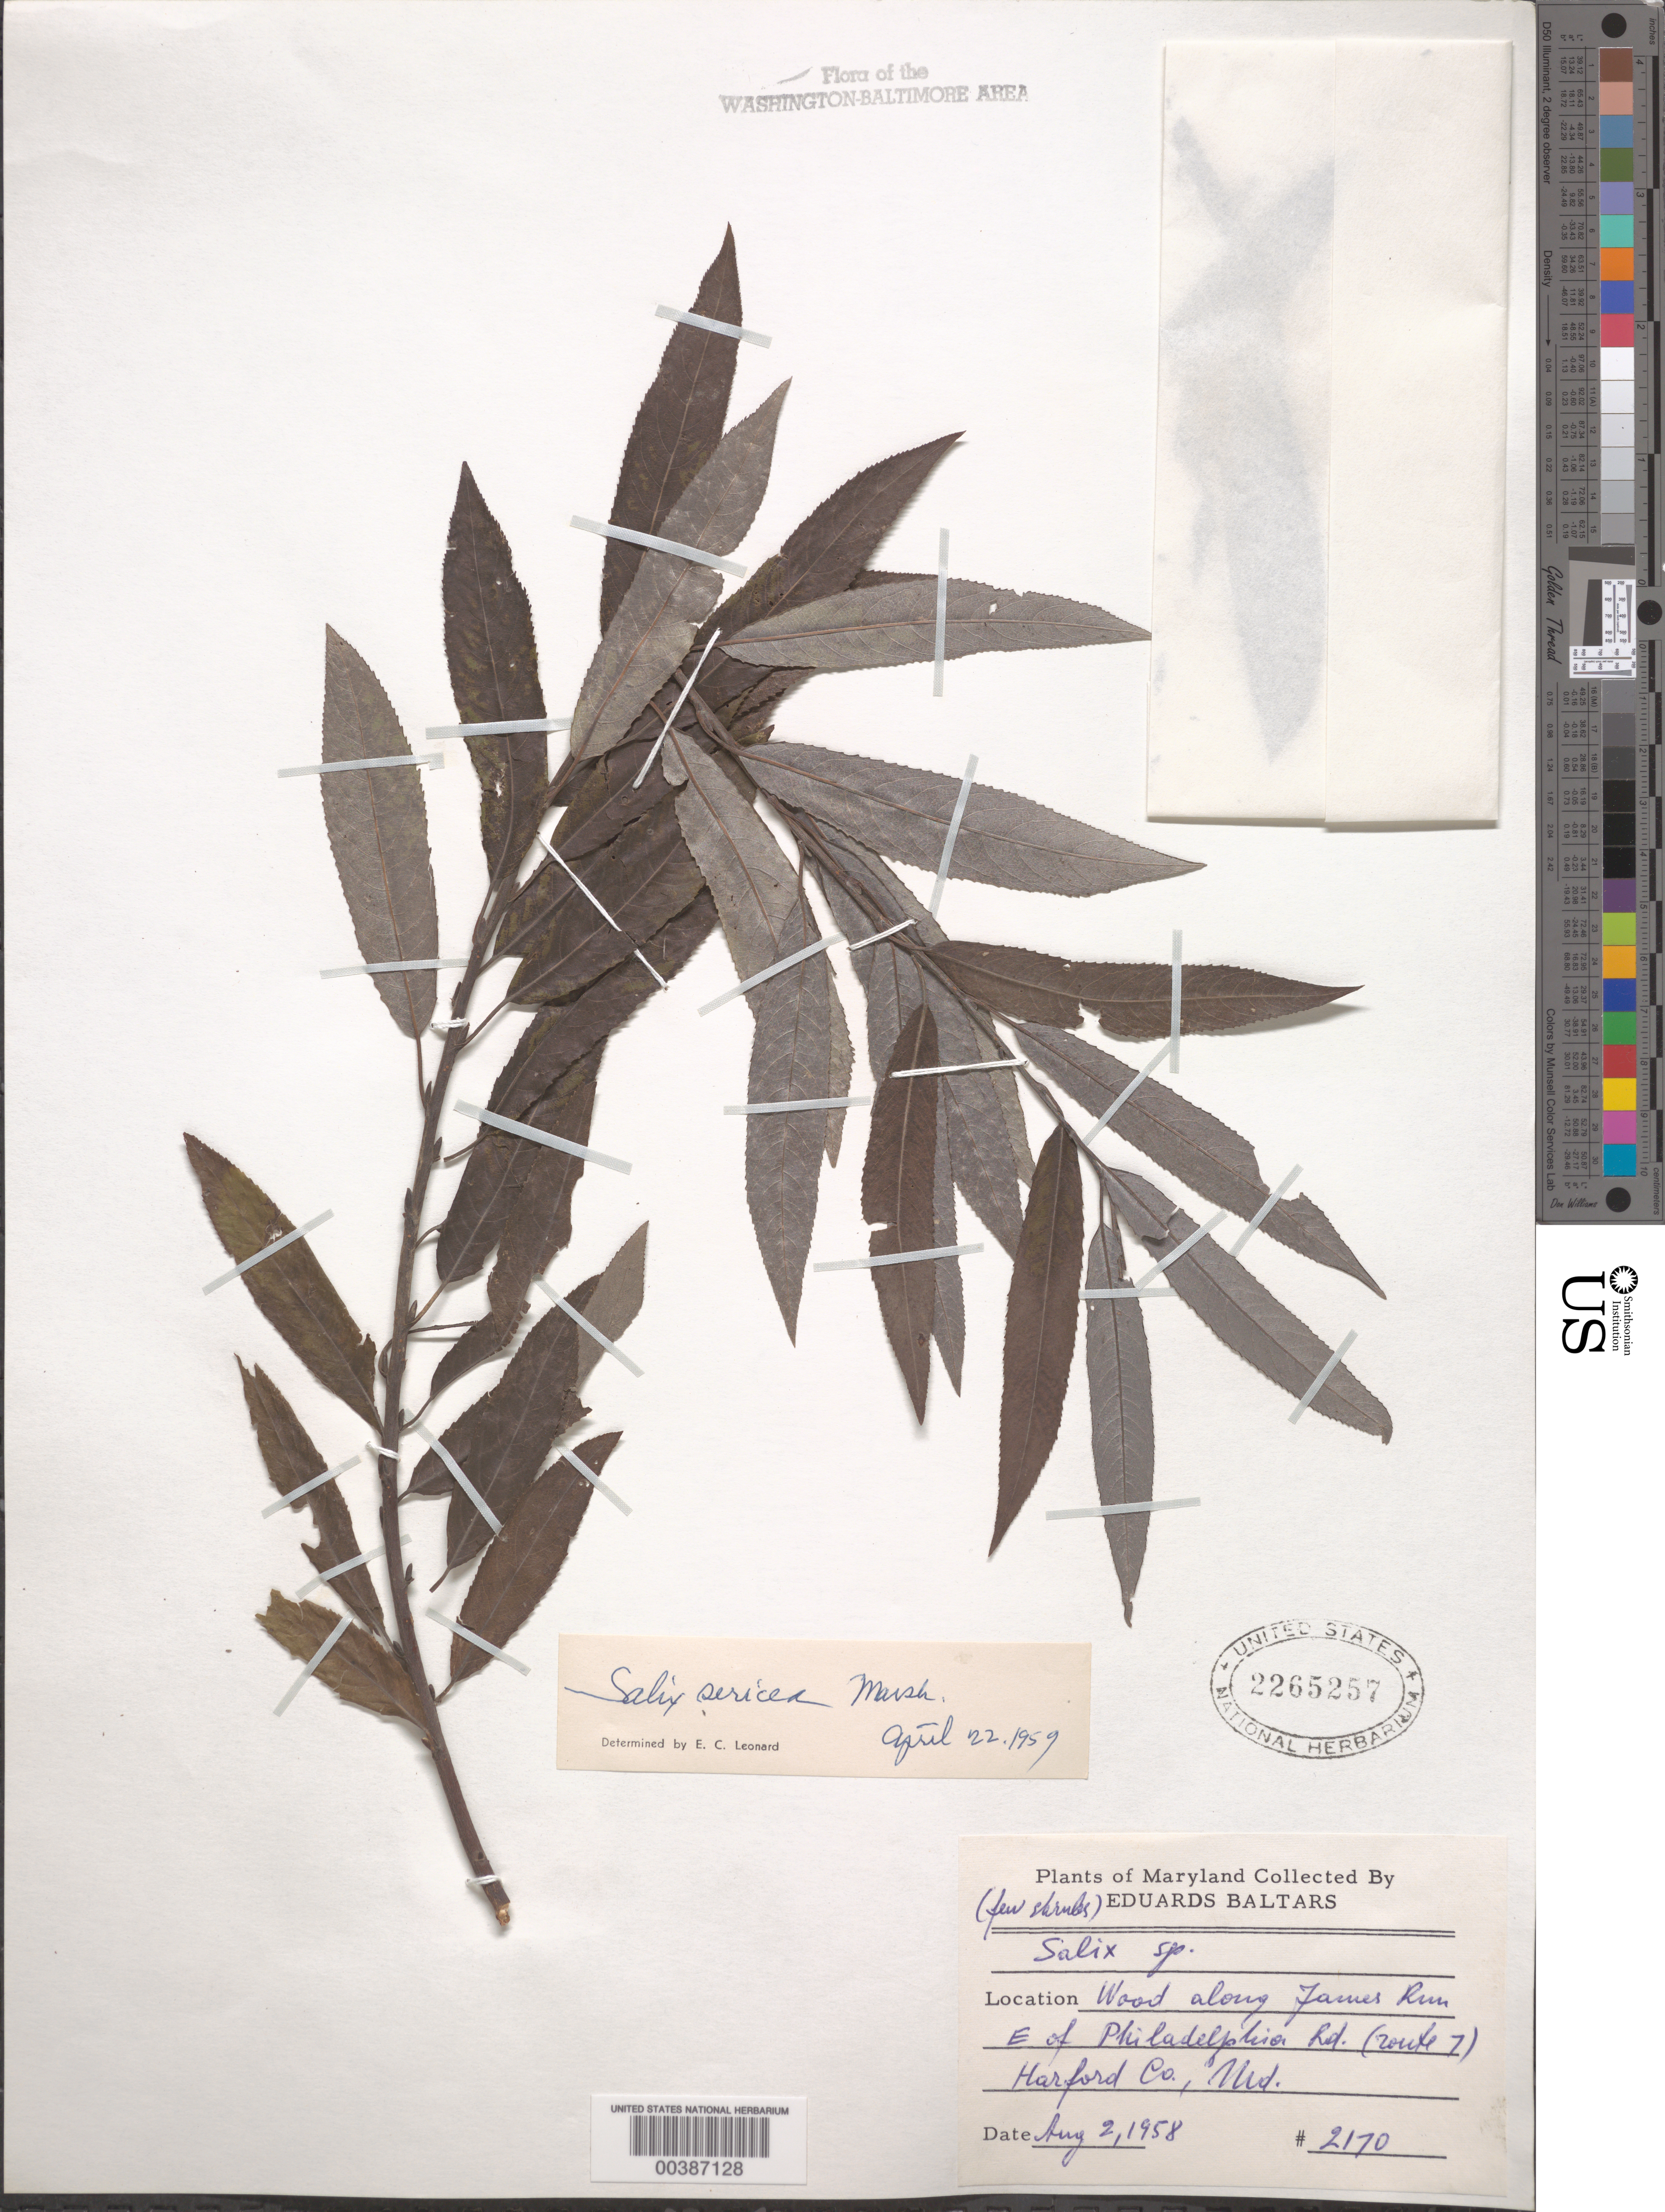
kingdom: Plantae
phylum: Tracheophyta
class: Magnoliopsida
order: Malpighiales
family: Salicaceae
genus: Salix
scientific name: Salix sericea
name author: Marshall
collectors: E. Baltars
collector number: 2170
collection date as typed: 02 Aug 1958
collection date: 1958-08-02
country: United States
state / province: Maryland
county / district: Harford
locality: James Run, east of Route 7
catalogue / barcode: US 2265257